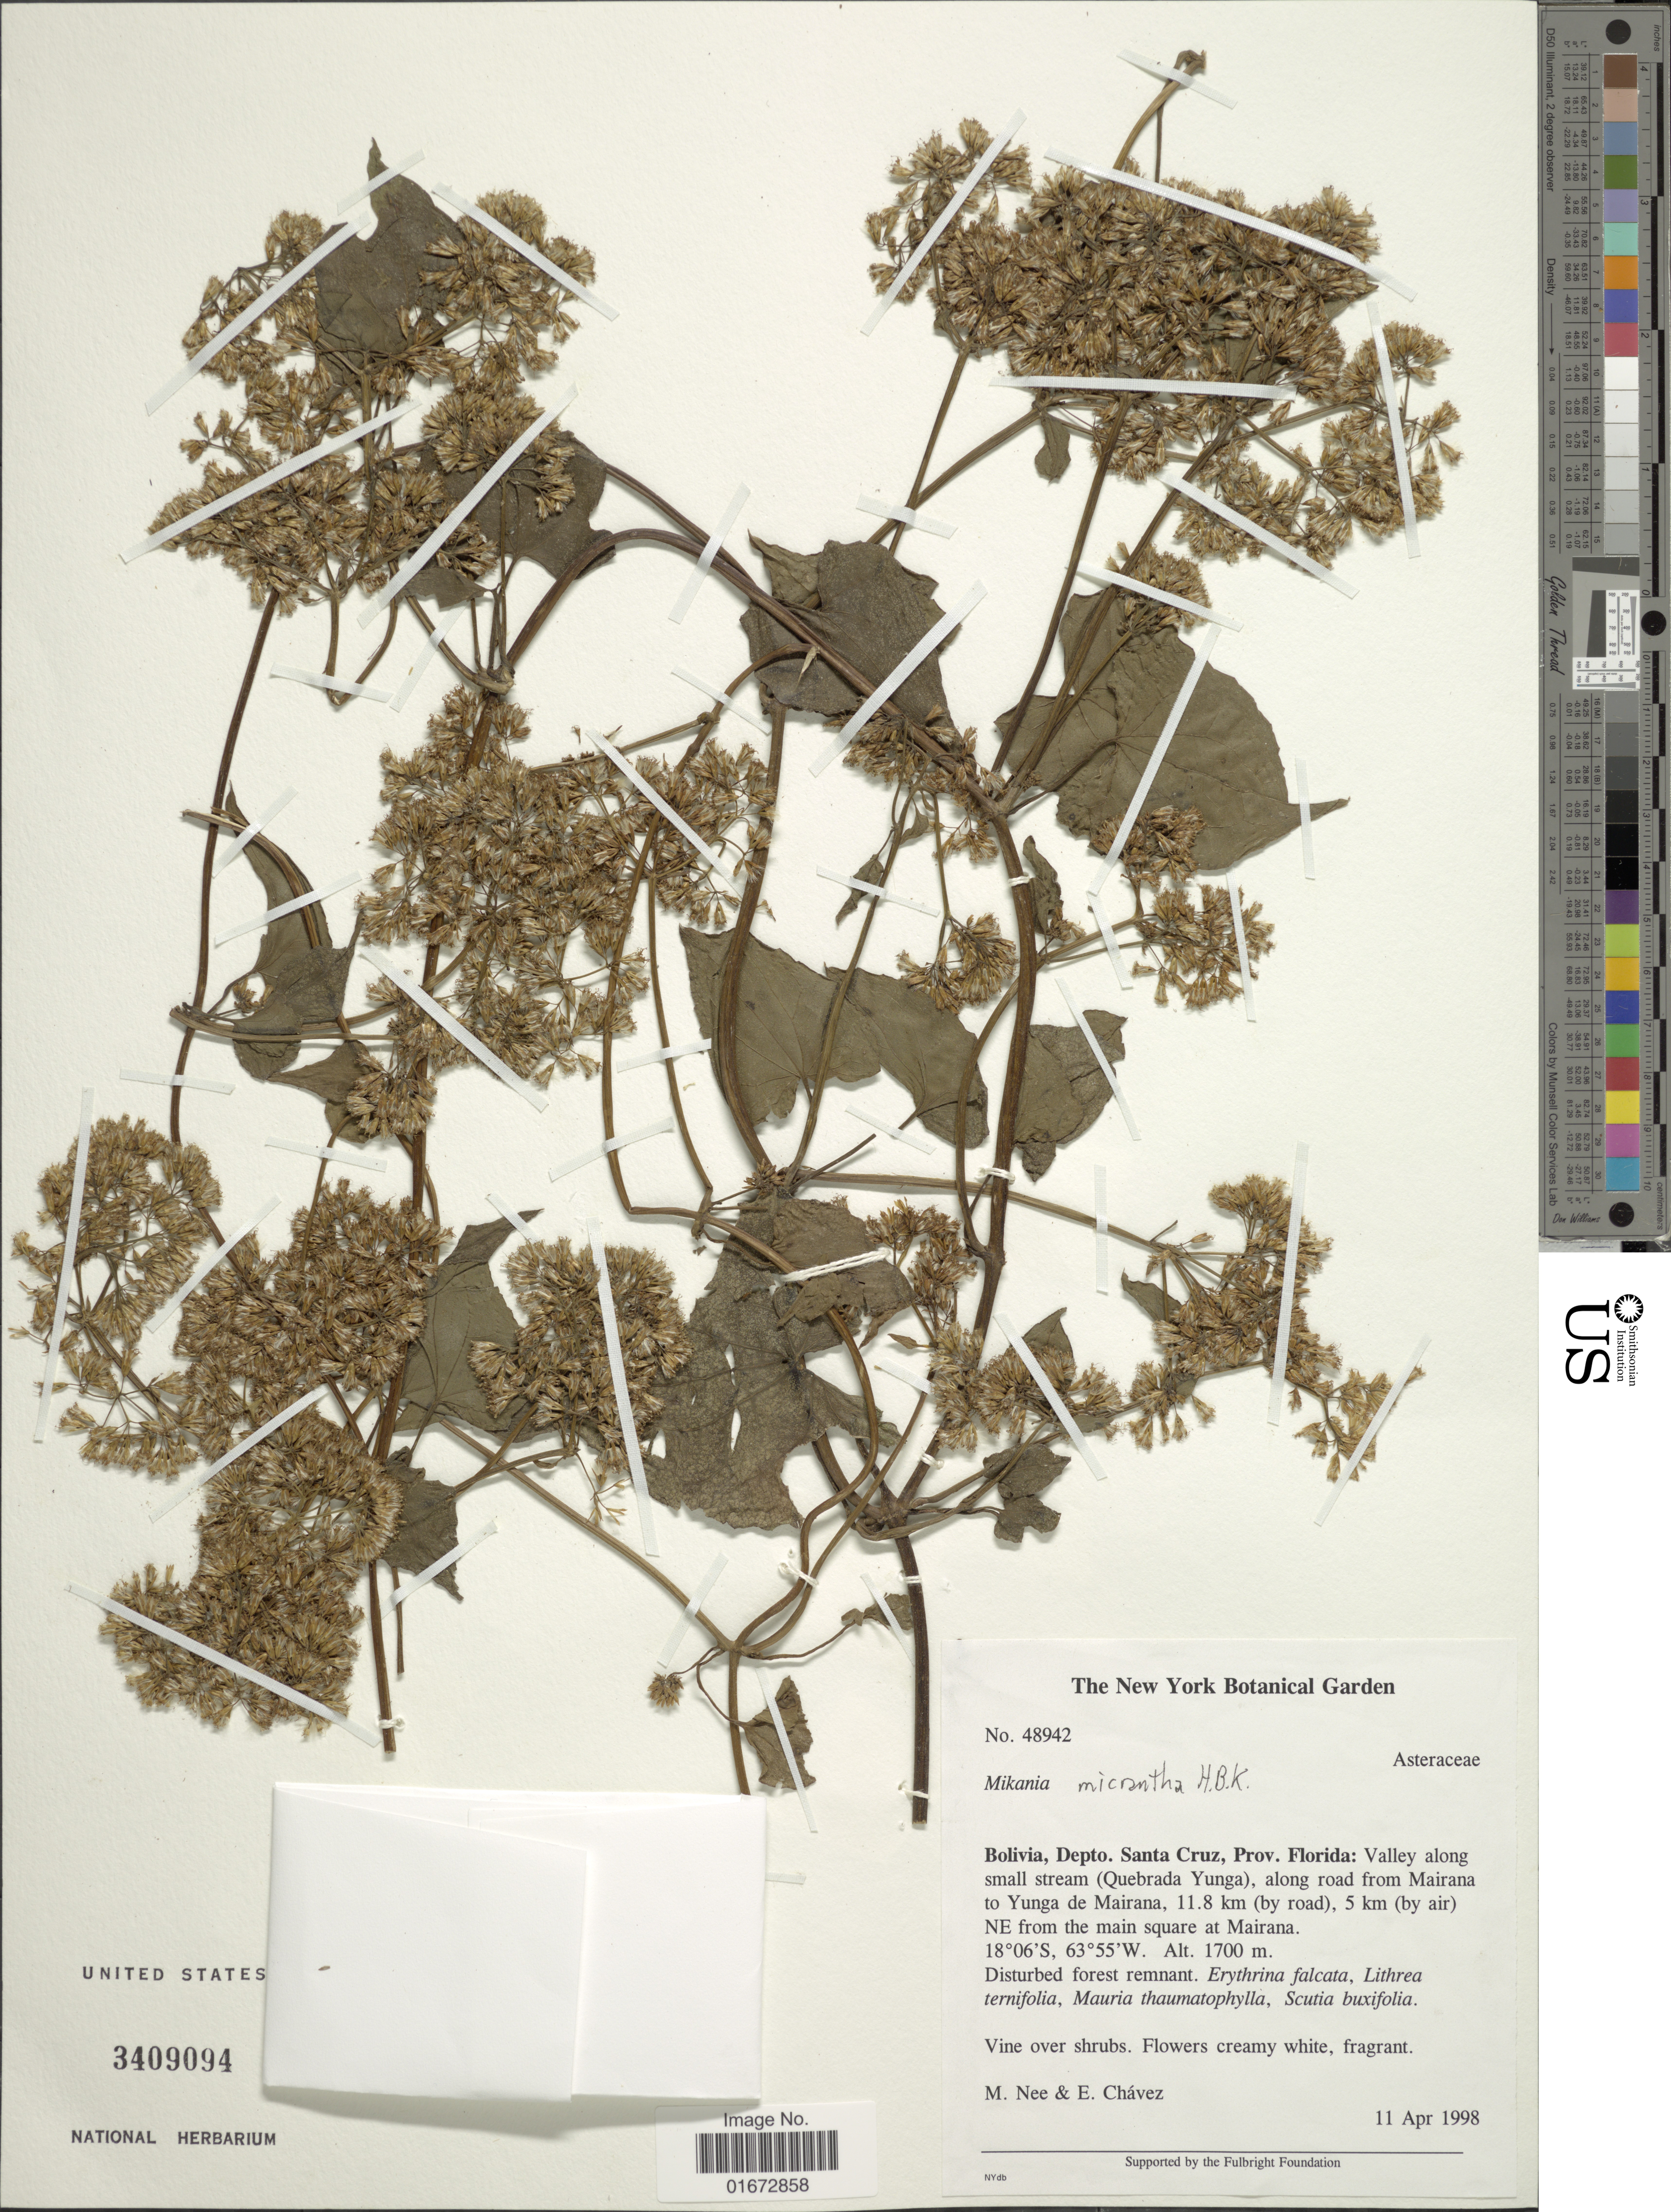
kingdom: Plantae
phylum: Tracheophyta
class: Magnoliopsida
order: Asterales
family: Asteraceae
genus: Mikania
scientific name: Mikania micrantha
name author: Kunth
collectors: M. Nee & E. Chávez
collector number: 48942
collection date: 1998-04-11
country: Bolivia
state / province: Santa Cruz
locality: Bolivia, Depto. Santa Cruz, Prov. Florida: Valley along small stream (Quebrada Yunga), along road from Mairana to Yunga de Mairana, 11.8 km (by road), 5 km (by air) NE from the main square at Mairana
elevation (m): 1700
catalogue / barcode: US 3409094